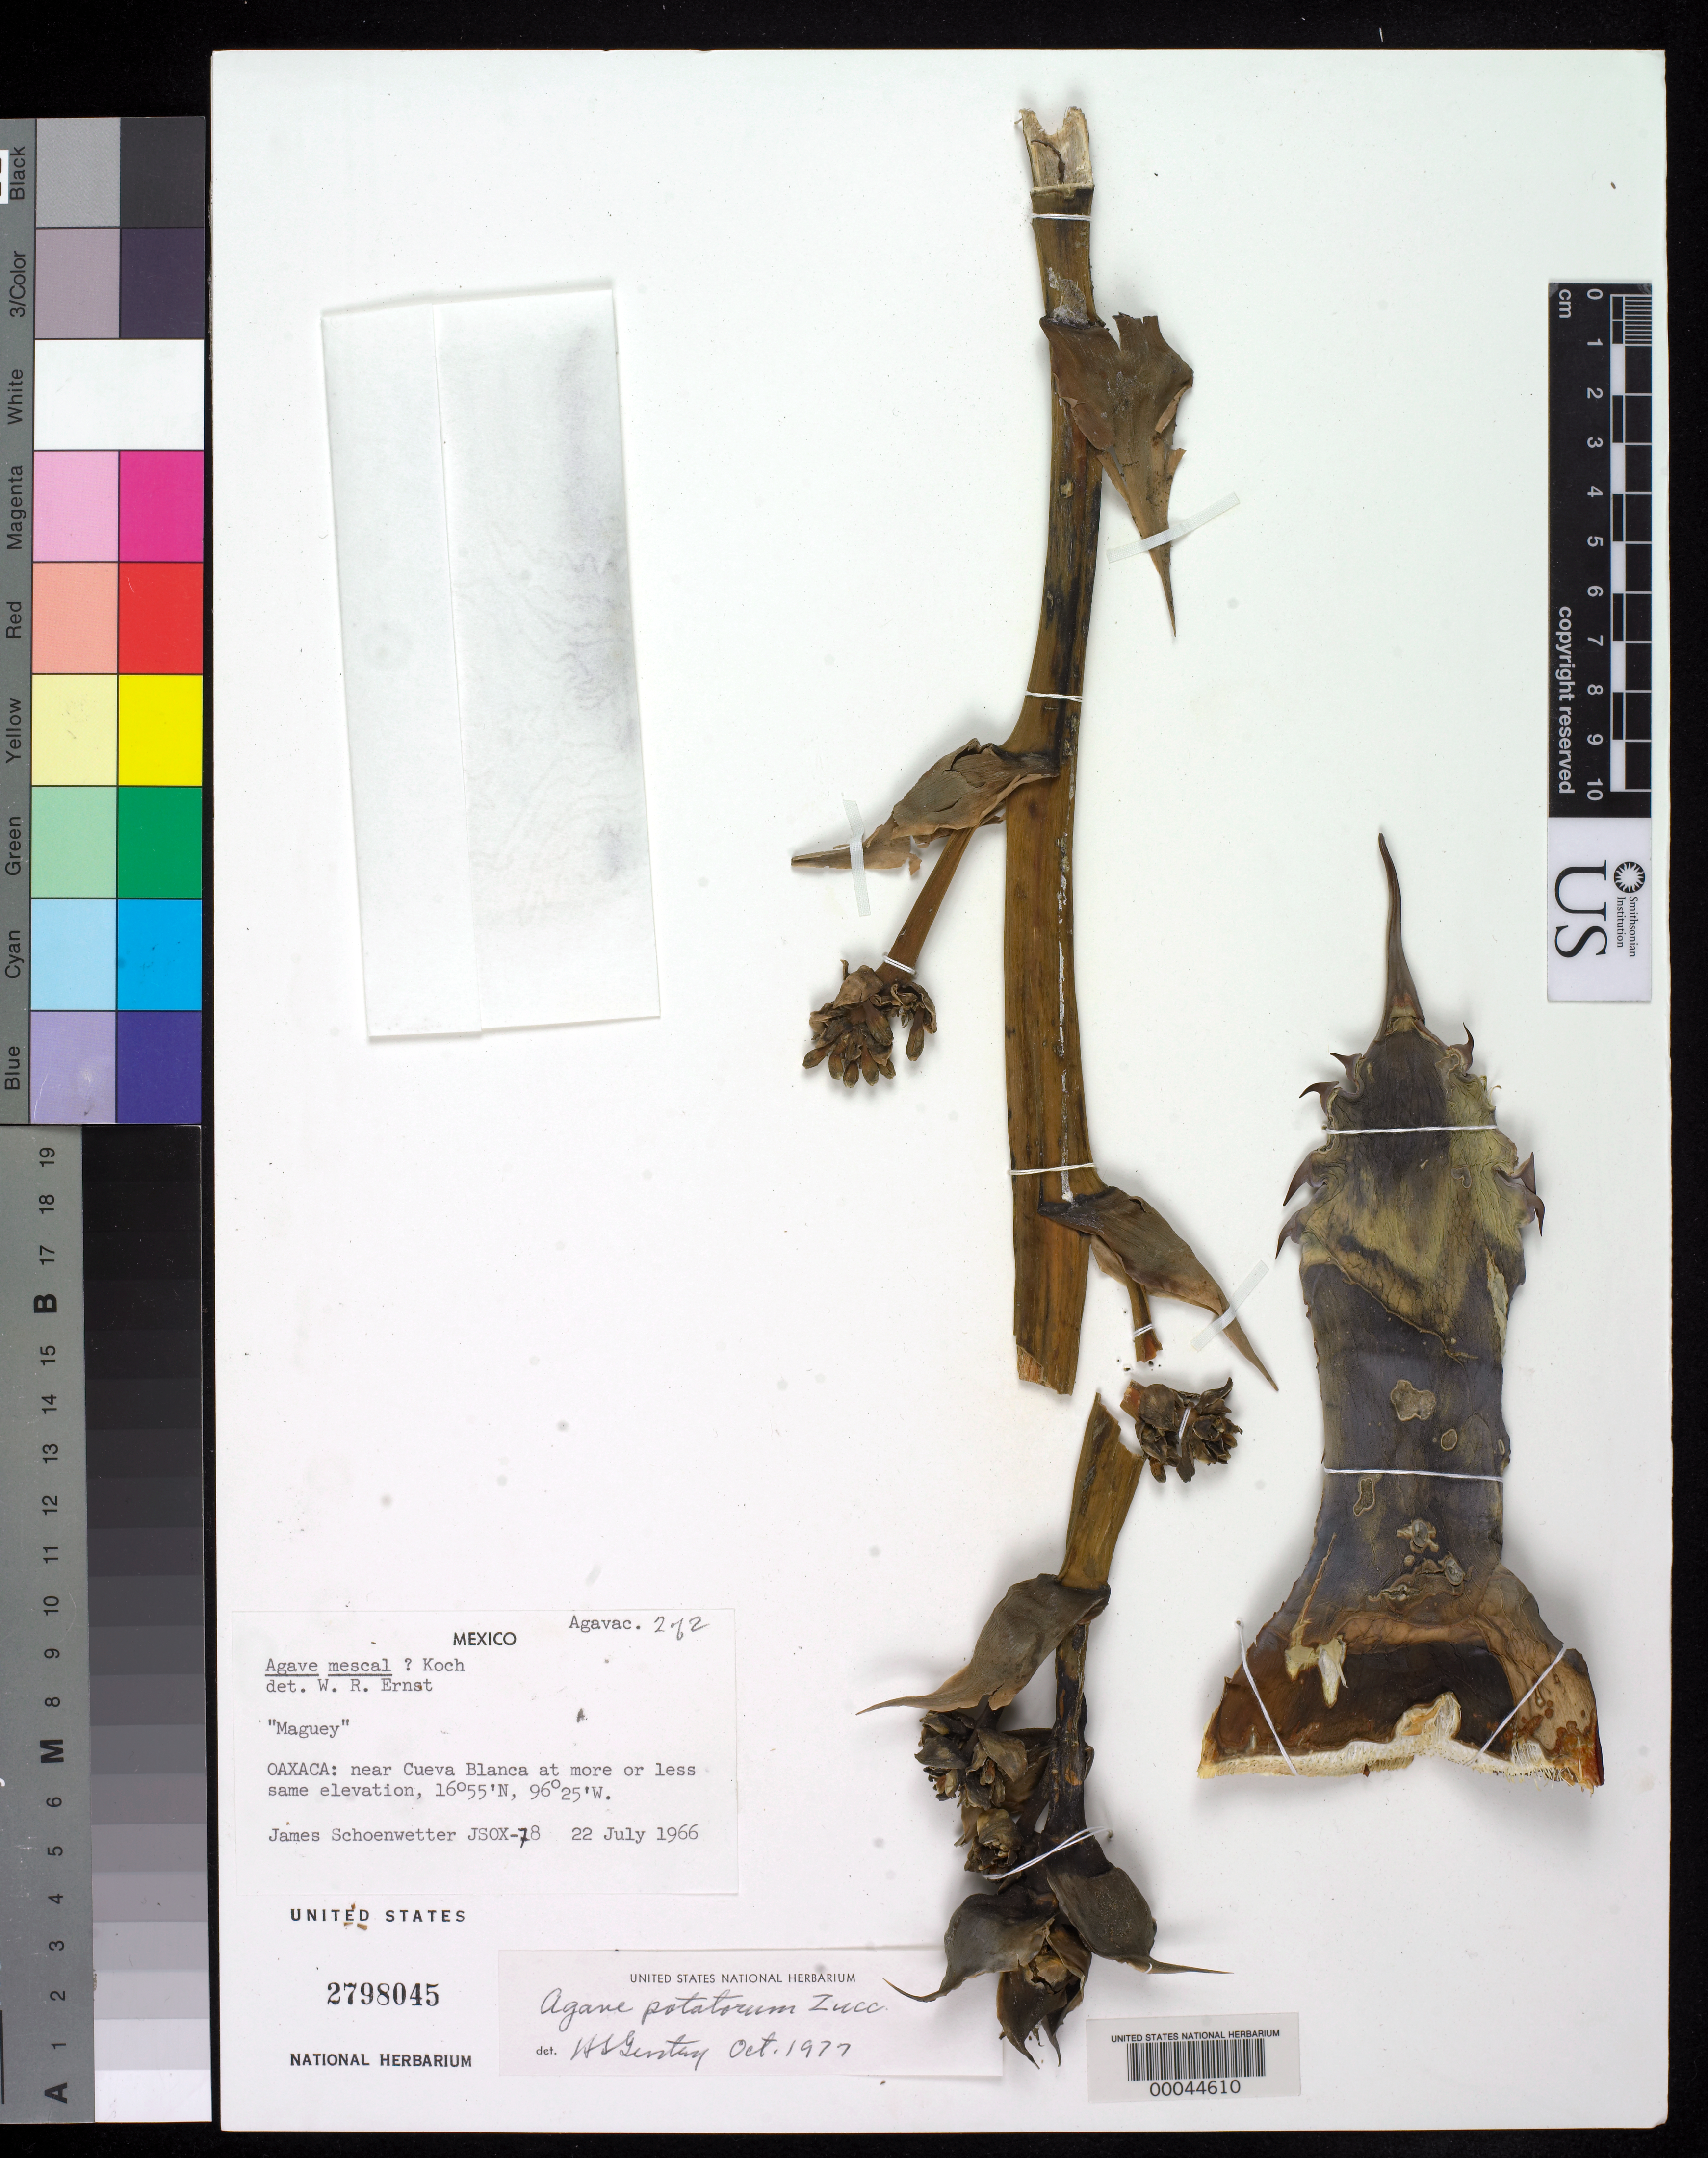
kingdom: Plantae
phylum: Tracheophyta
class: Liliopsida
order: Asparagales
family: Asparagaceae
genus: Agave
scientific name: Agave potatorum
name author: Zucc.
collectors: J. Schoenwetter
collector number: Jsox-78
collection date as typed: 22 Jul 1966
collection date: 1966-07-22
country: Mexico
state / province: Oaxaca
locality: Near cueva blanca at more or less same elevation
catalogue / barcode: US 2798045